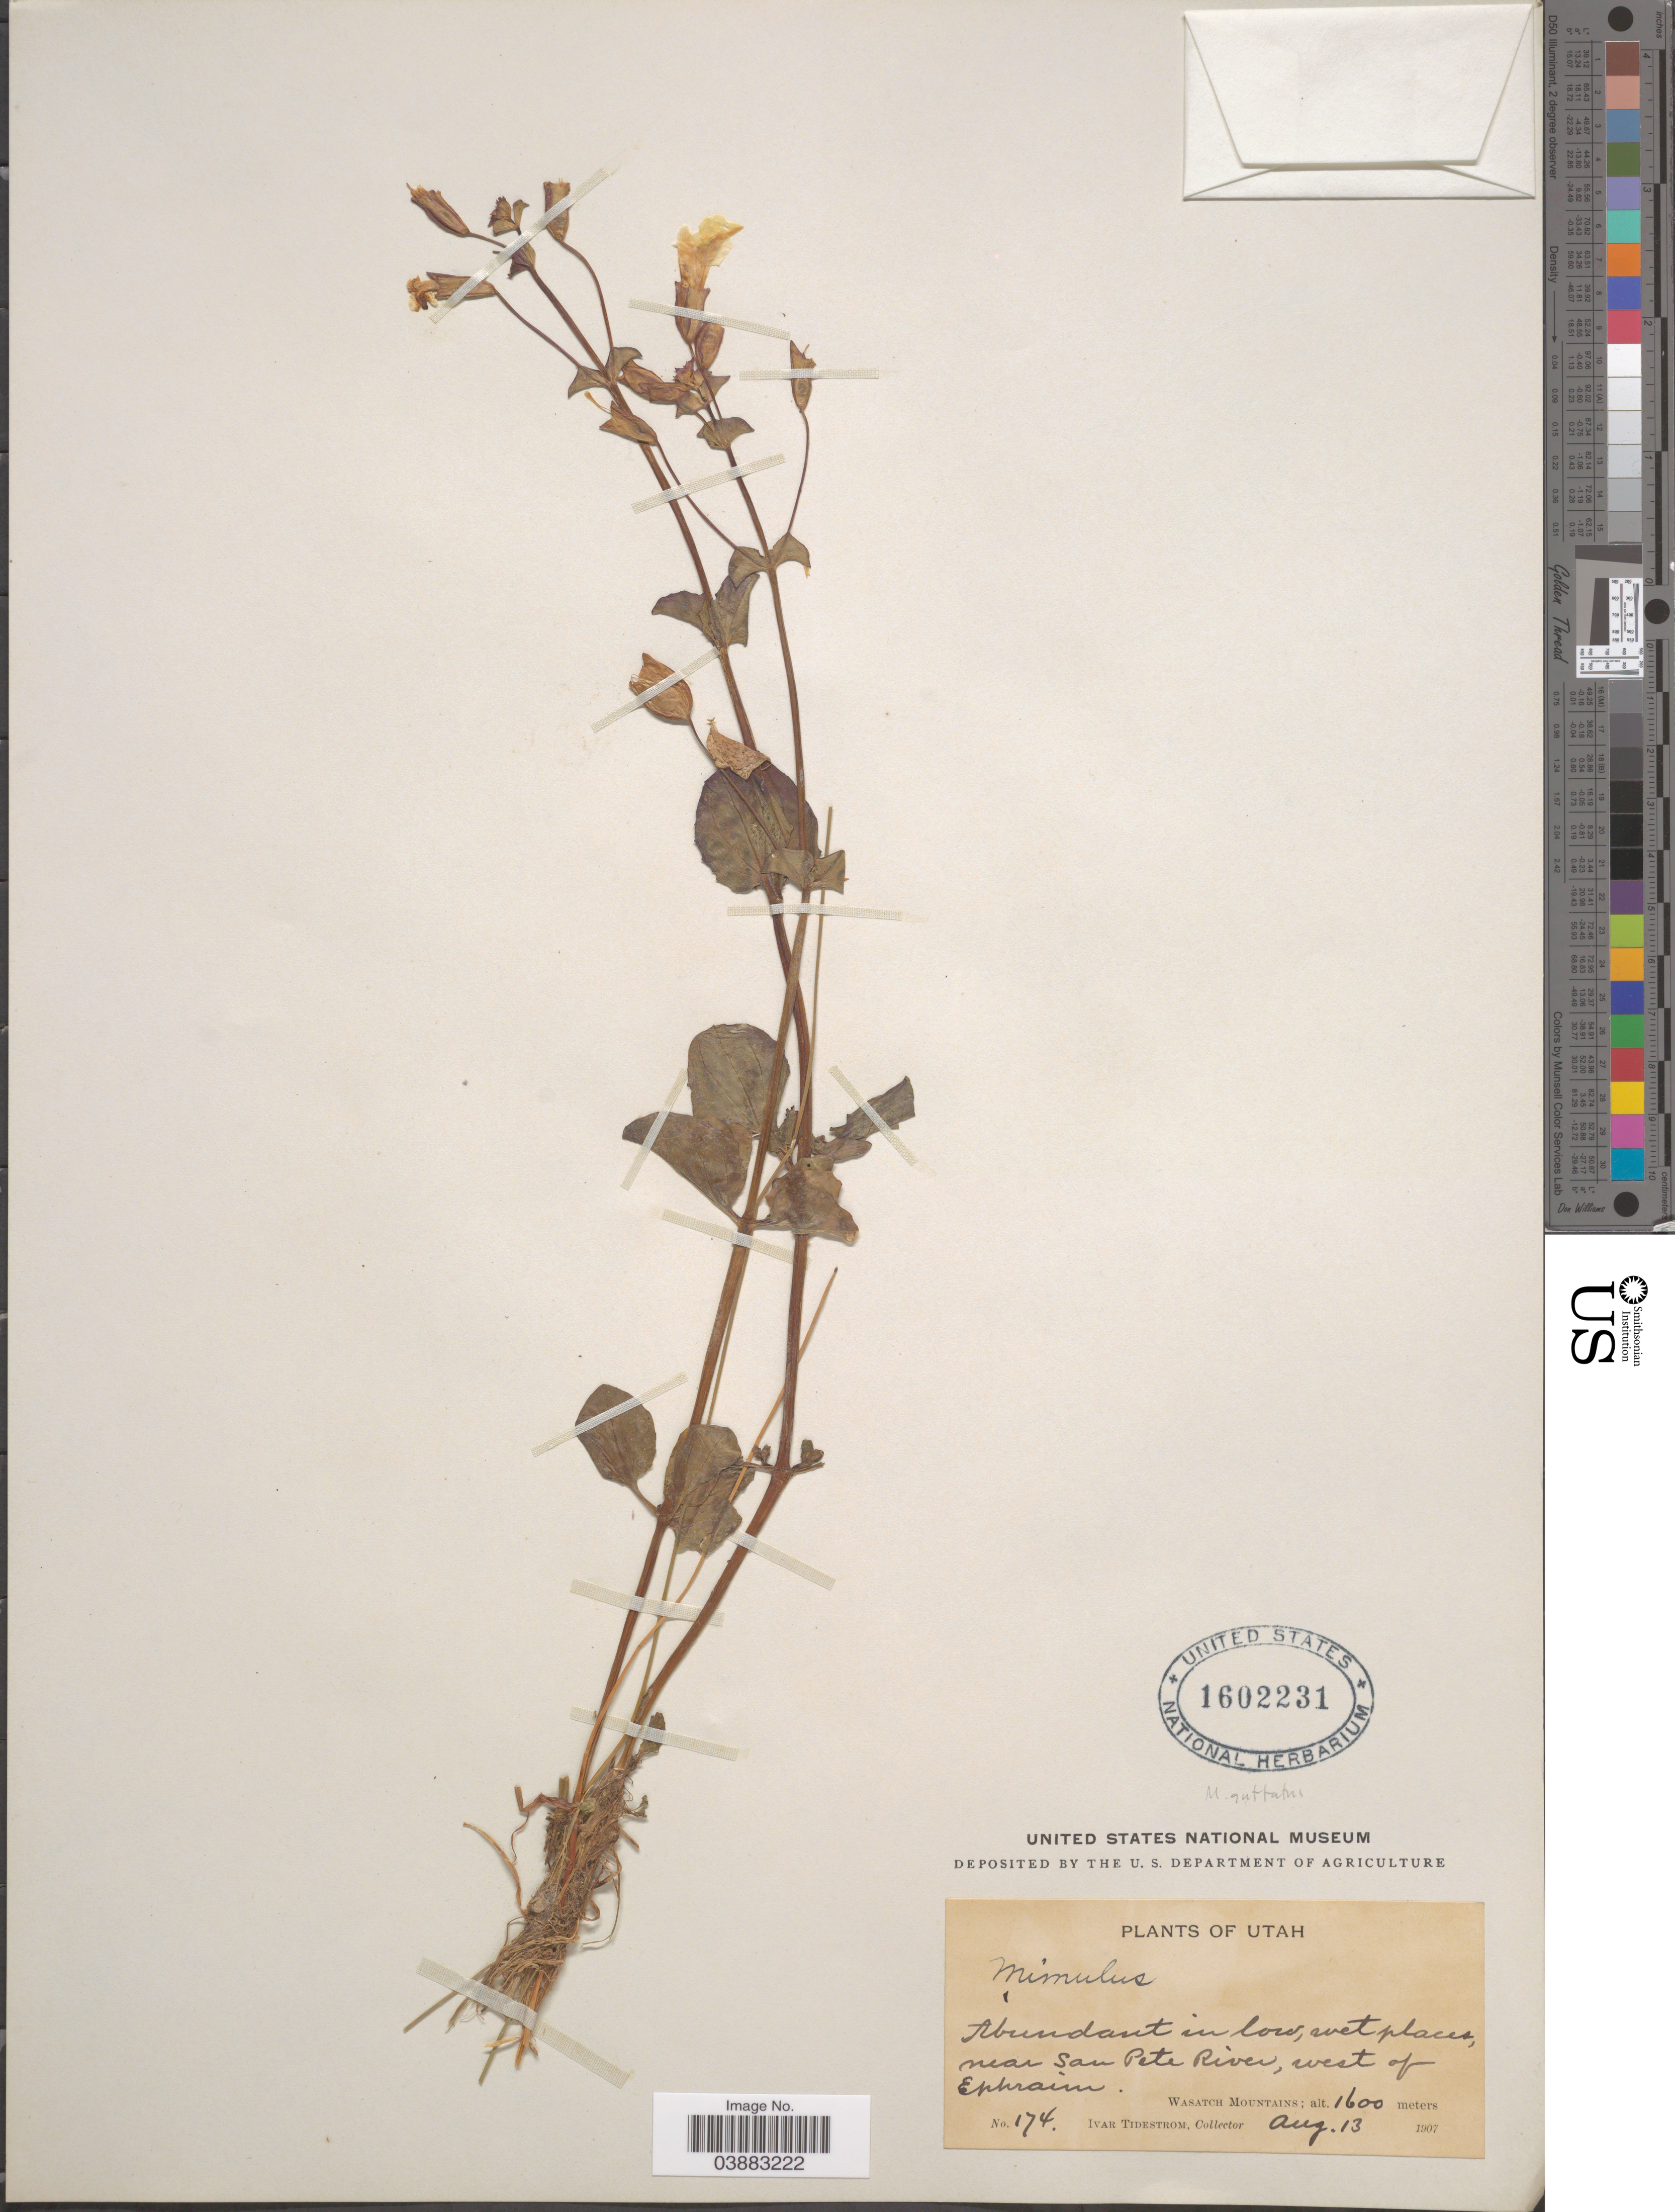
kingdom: Plantae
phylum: Tracheophyta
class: Magnoliopsida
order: Lamiales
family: Phrymaceae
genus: Mimulus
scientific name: Mimulus sp.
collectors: I. F. Tidestrom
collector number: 174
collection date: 1907-08-13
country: United States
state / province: Utah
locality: In low, wet places, near San Pete River, west of Ephraim. Wasatch Mountains.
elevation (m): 1600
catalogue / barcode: US 1602231